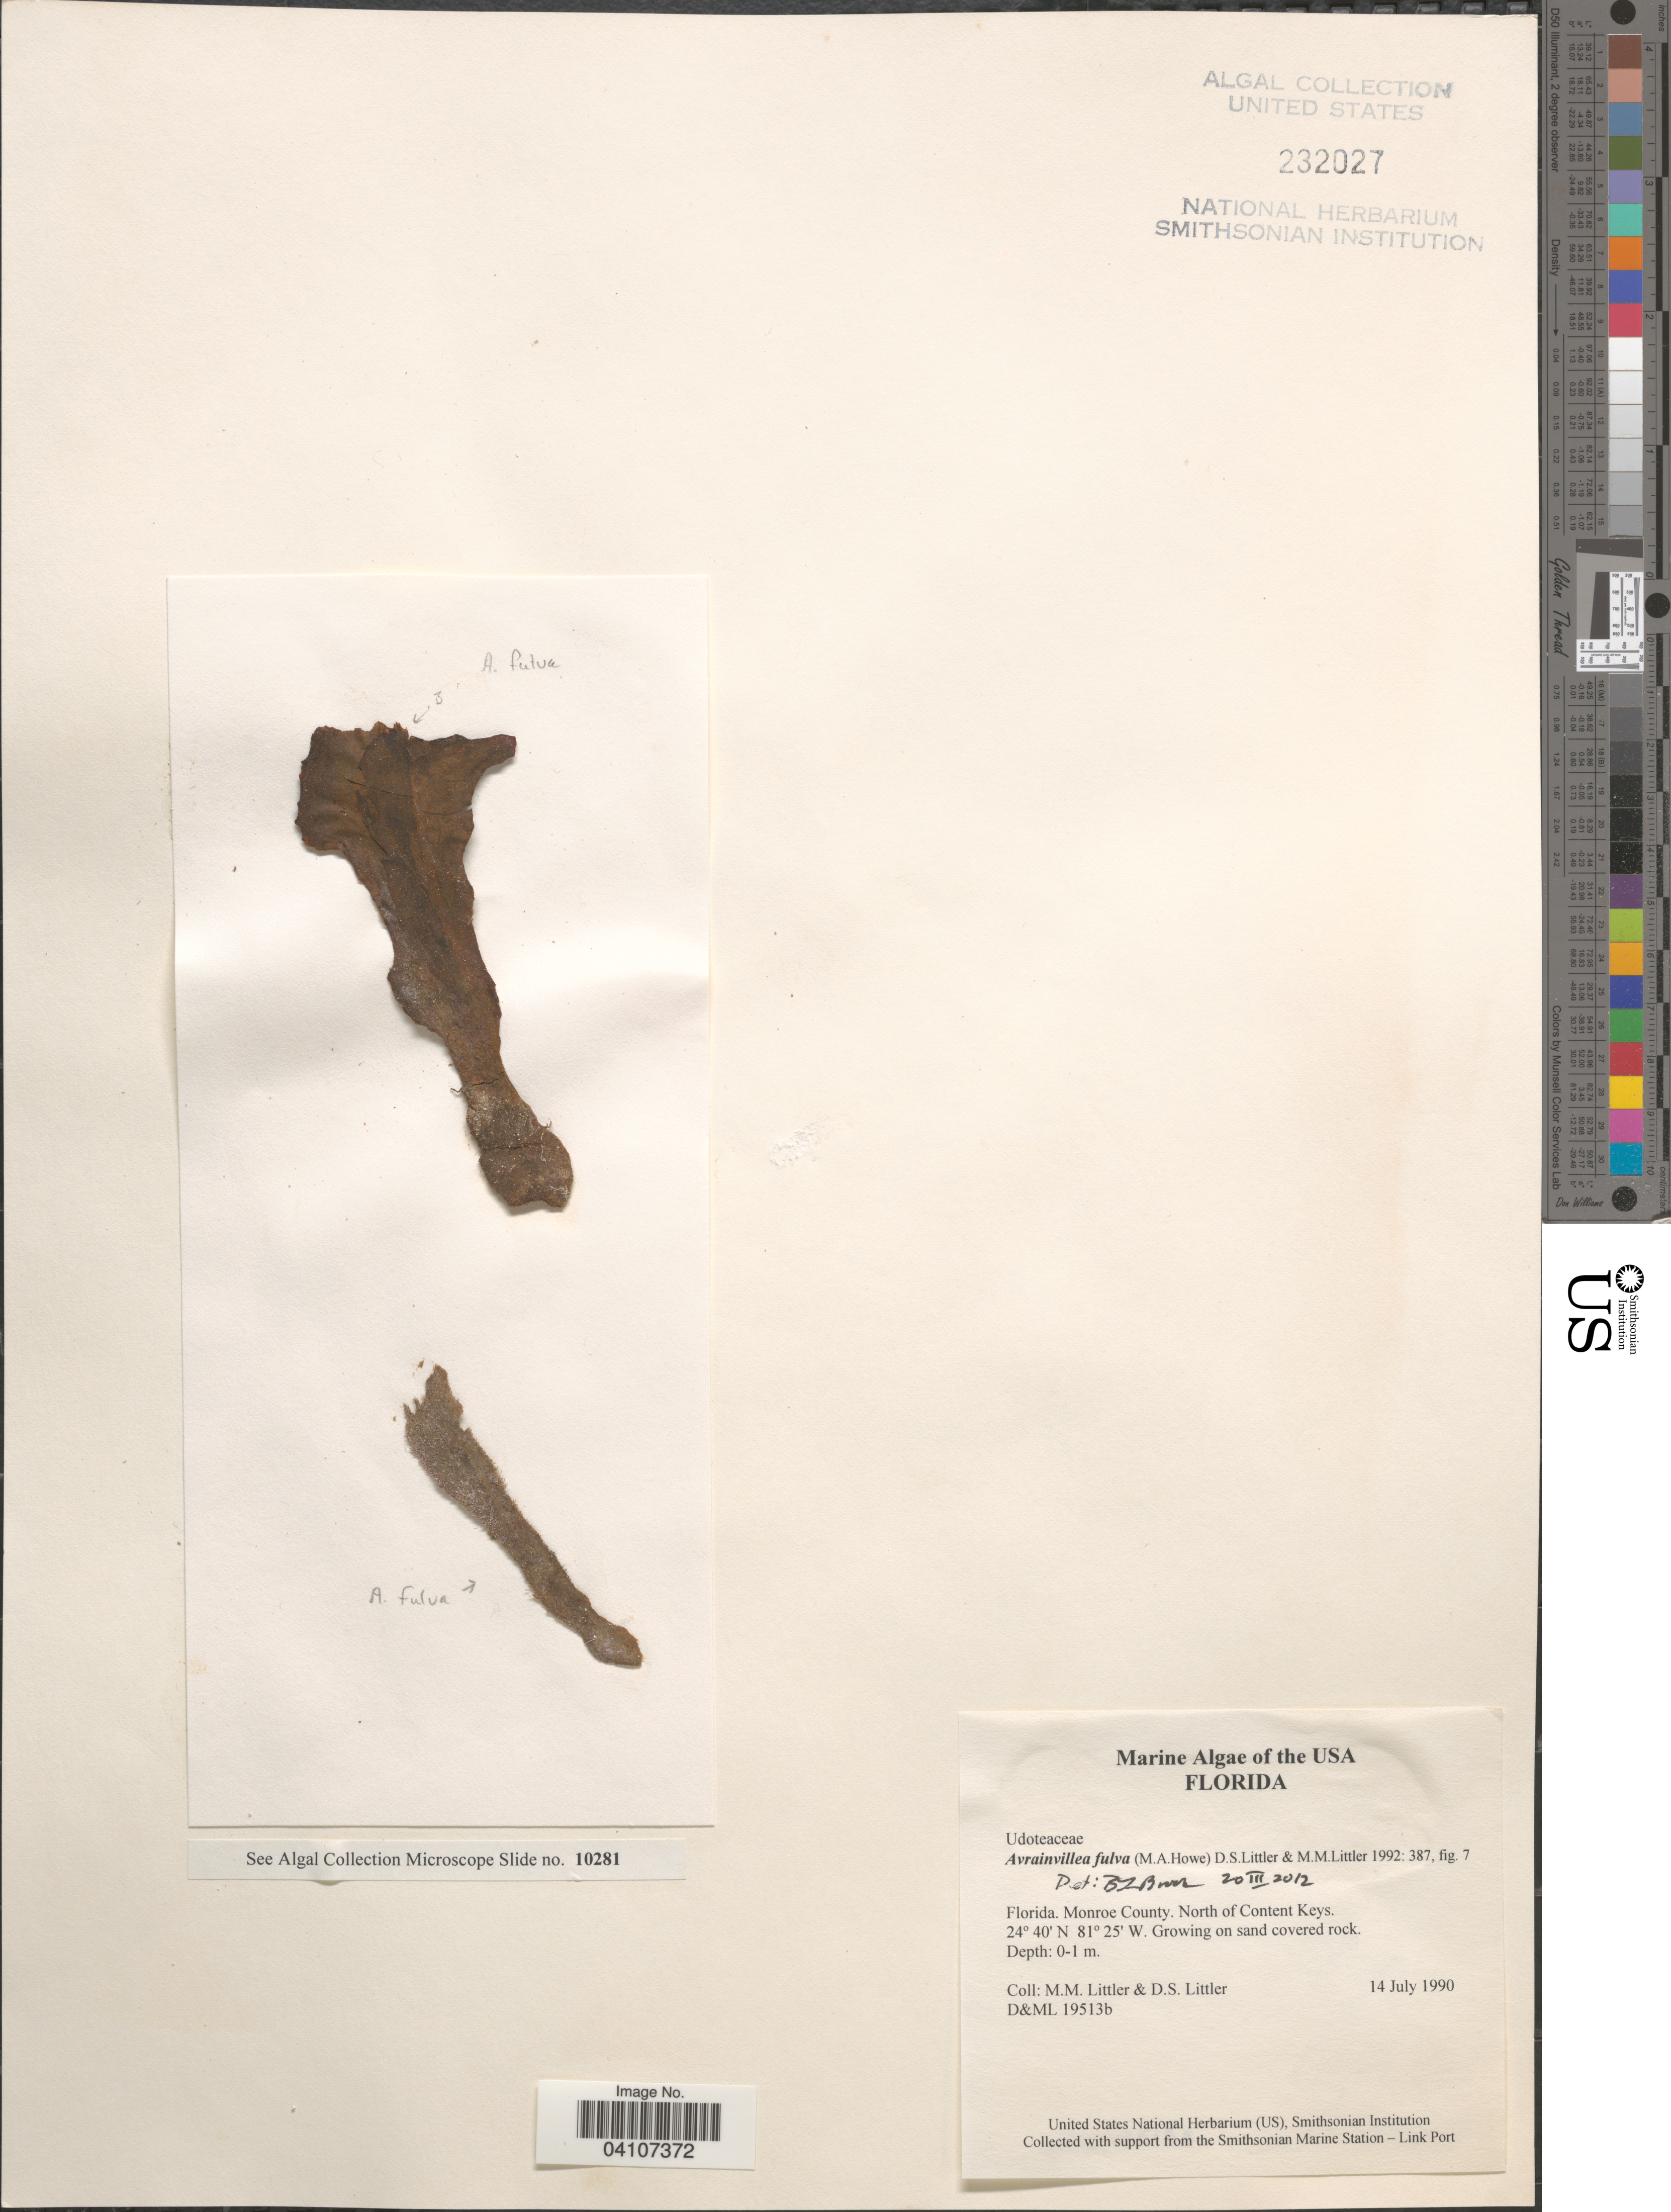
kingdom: Plantae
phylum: Chlorophyta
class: Ulvophyceae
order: Bryopsidales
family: Dichotomosiphonaceae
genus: Avrainvillea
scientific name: Avrainvillea fulva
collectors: D. S. Littler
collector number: D&ML 19513b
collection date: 1990-07-14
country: United States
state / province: Florida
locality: Monroe County. North of Content Keys.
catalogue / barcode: US 232027